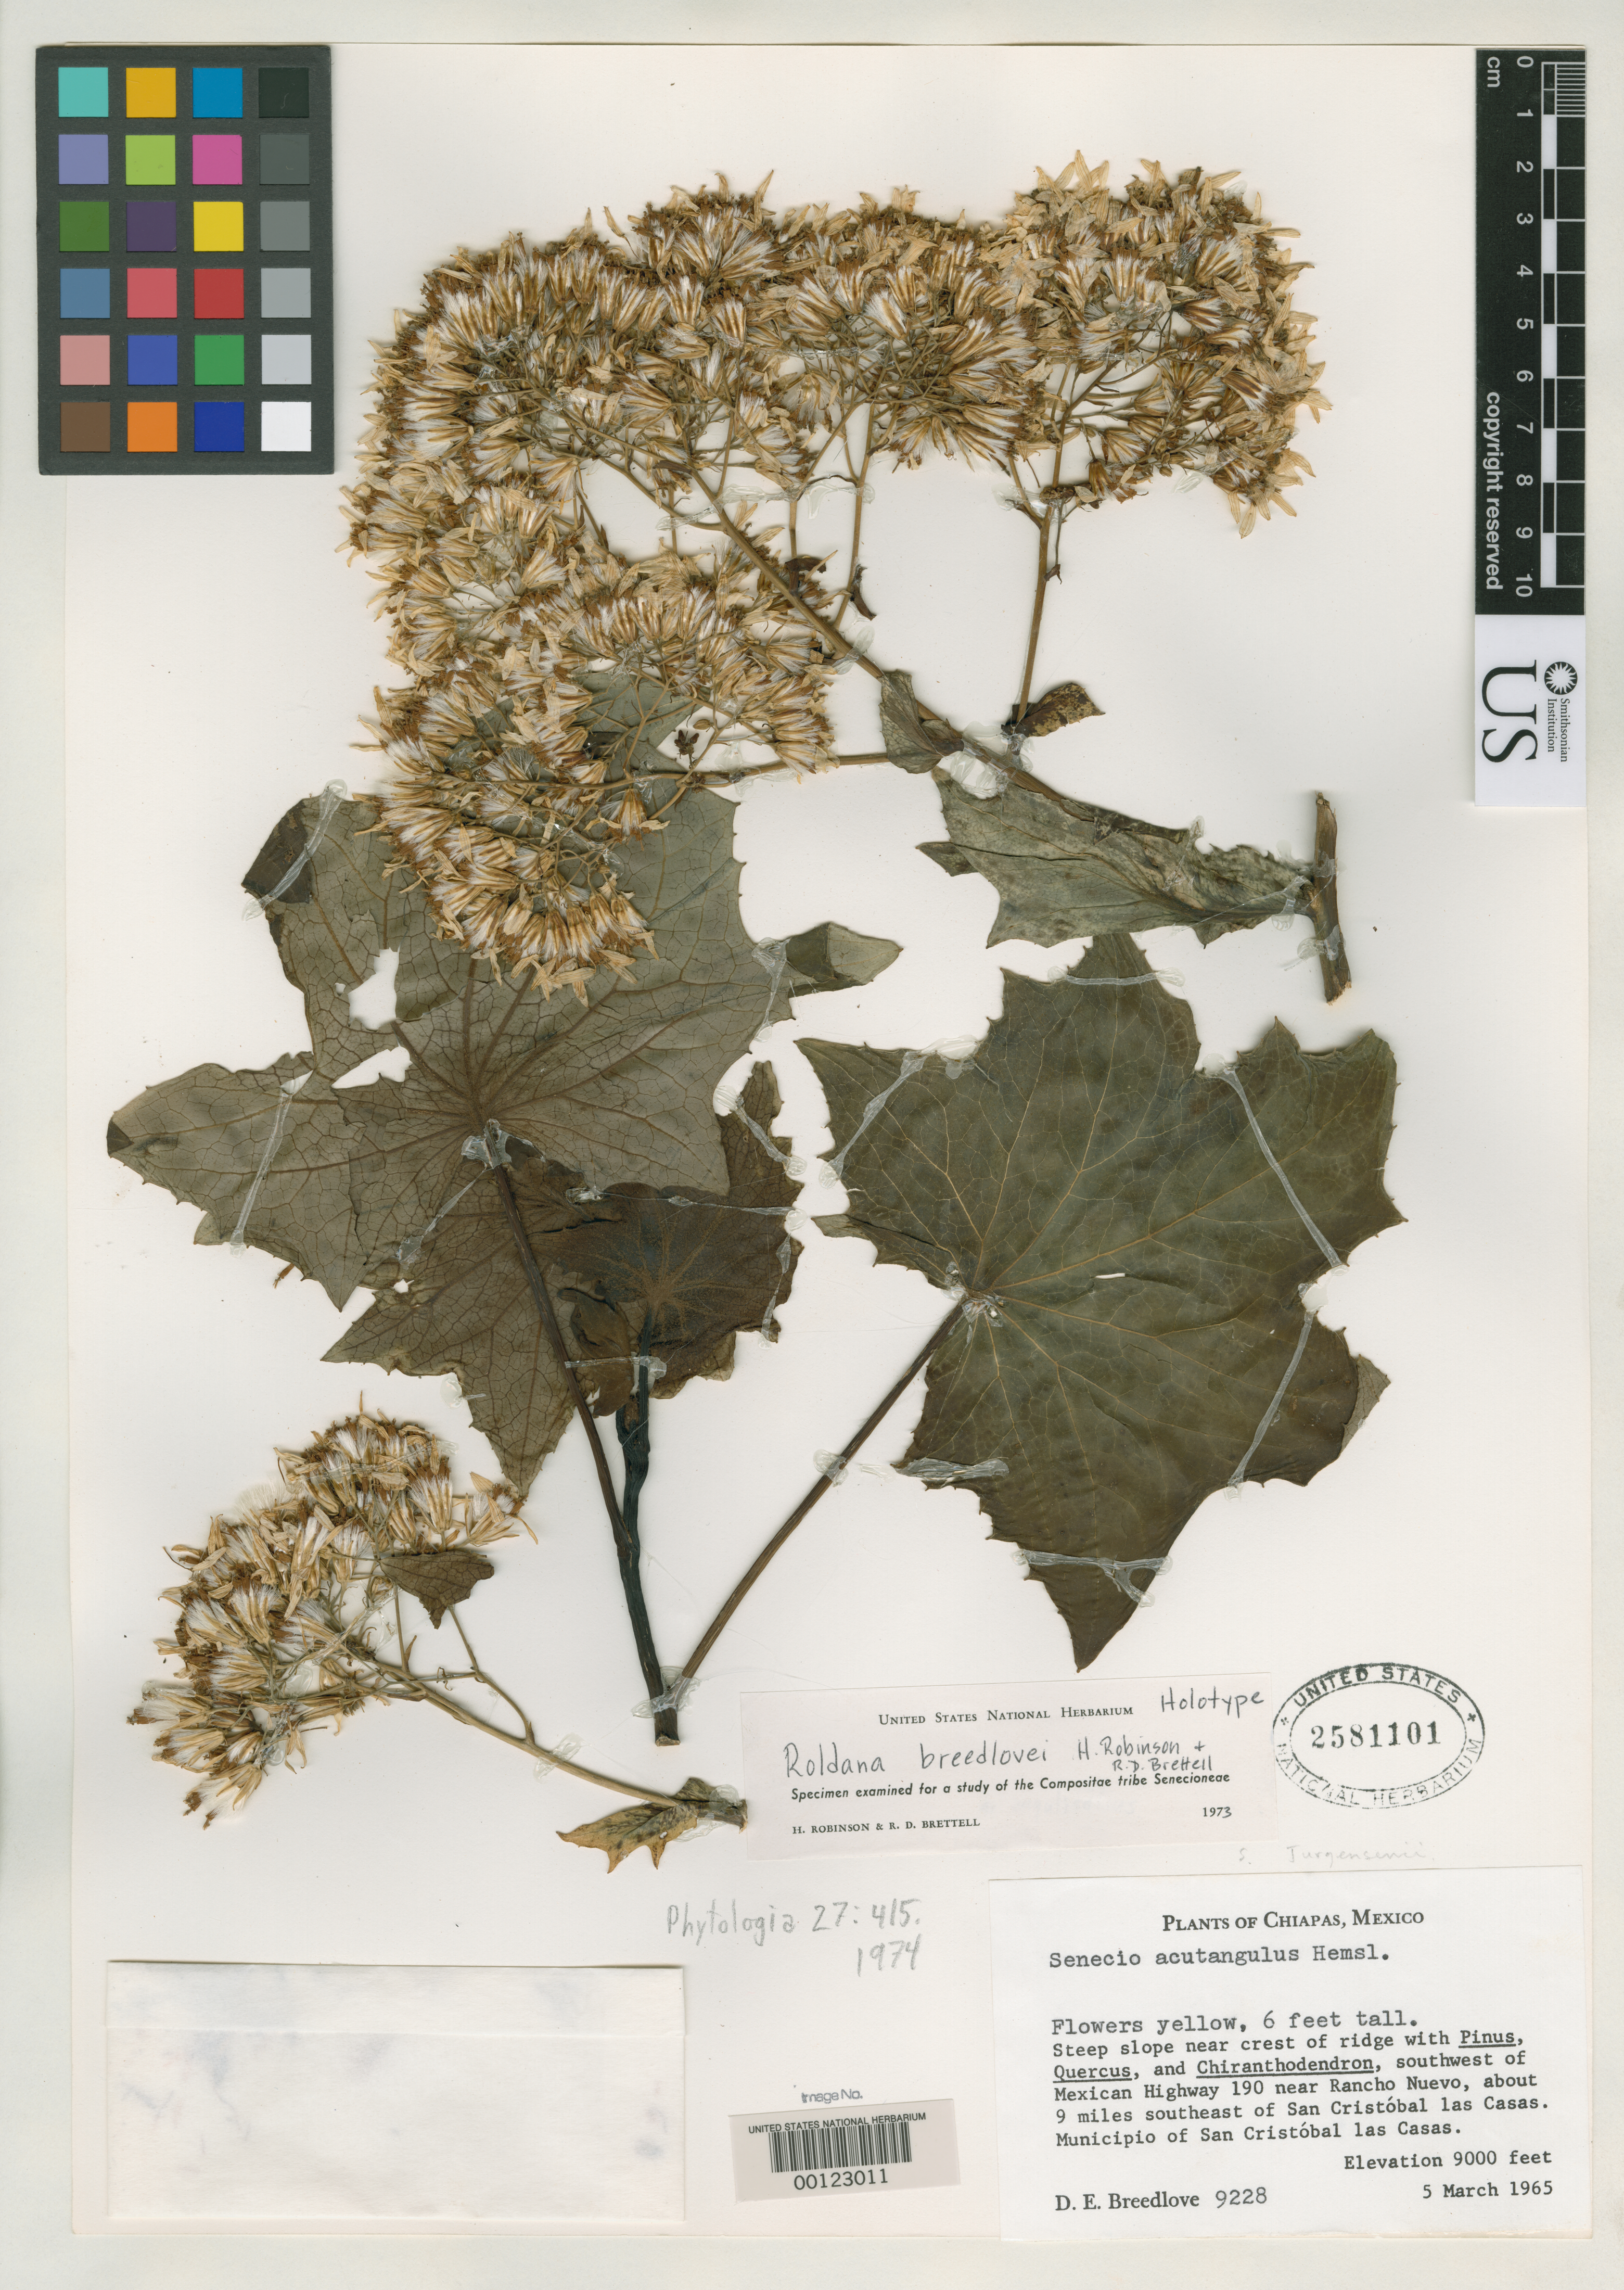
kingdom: Plantae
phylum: Tracheophyta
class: Magnoliopsida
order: Asterales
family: Asteraceae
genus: Roldana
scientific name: Roldana breedlovei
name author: H. Rob. & Brettell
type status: Holotype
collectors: D. E. Breedlove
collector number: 9228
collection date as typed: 05 Mar 1965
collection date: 1965-03-05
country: Mexico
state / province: Chiapas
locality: SW of Mexican Highway 190 near Rancho Nuevo, 9 miles SE of San Cristobal Las Casas.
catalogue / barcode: US 2581101